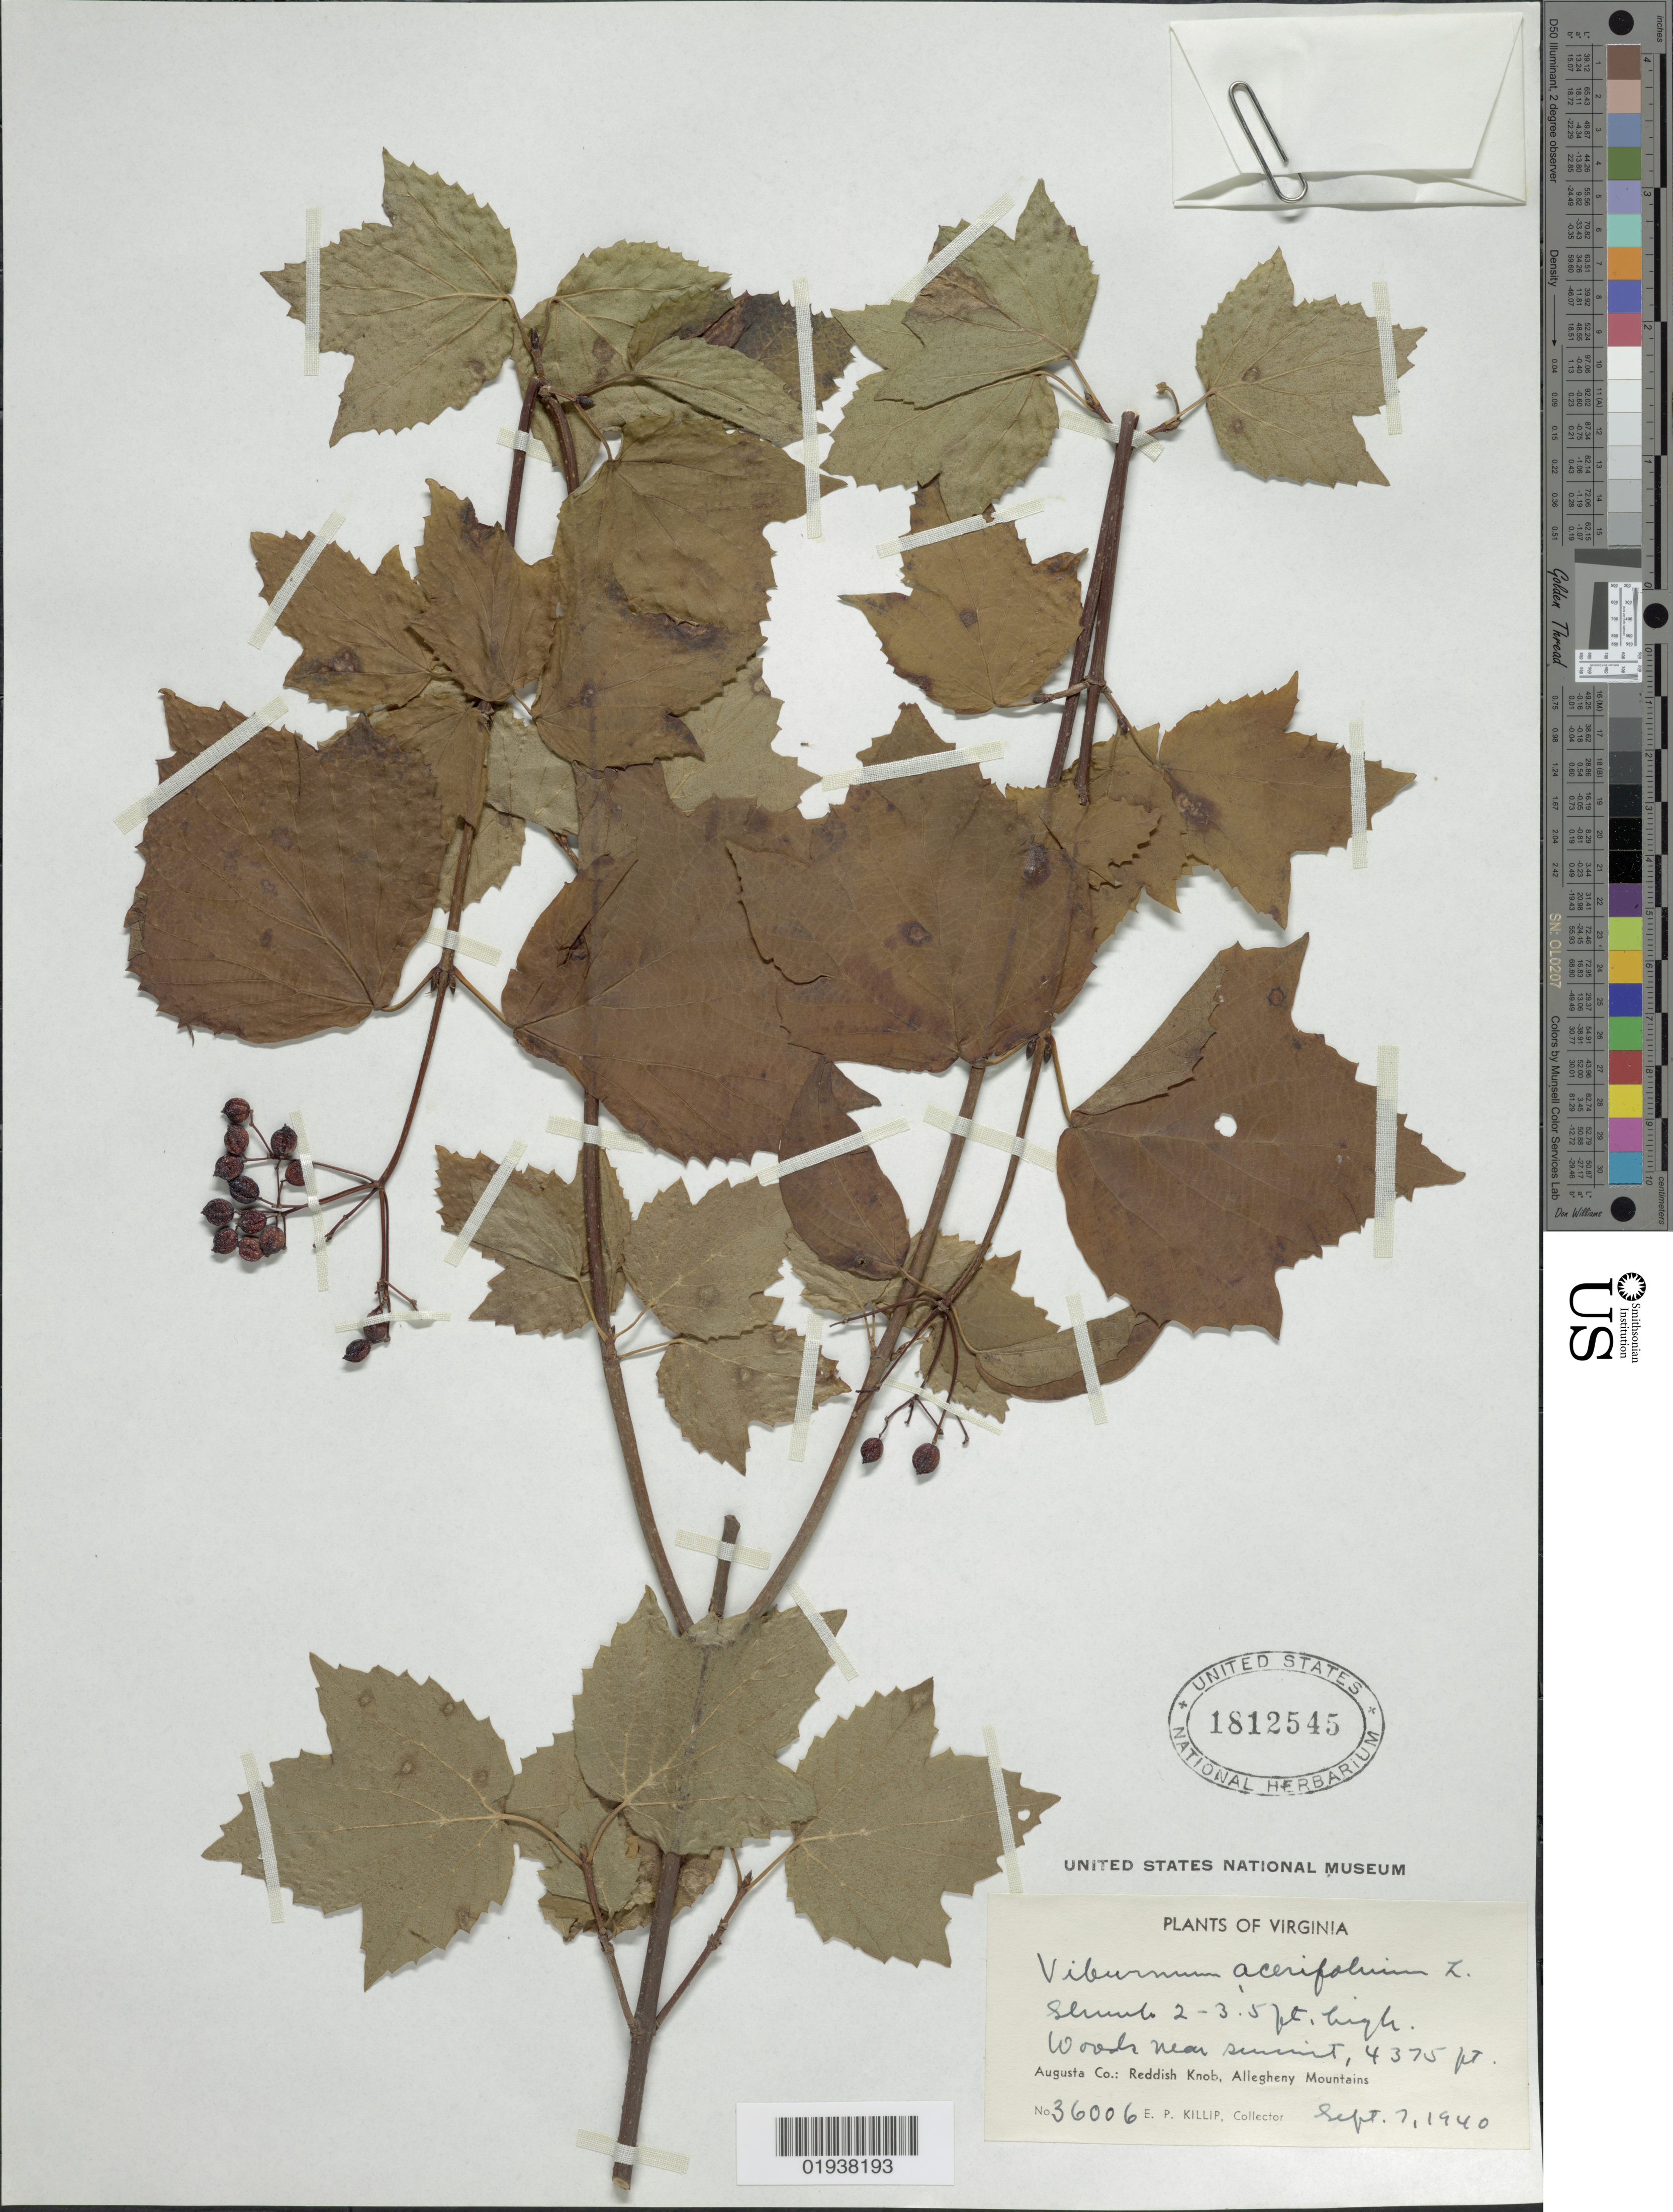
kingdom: Plantae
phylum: Tracheophyta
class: Magnoliopsida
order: Dipsacales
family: Viburnaceae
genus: Viburnum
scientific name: Viburnum acerifolium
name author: L.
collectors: E. P. Killip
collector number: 36006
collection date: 1940-09-07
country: United States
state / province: Virginia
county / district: Augusta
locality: Woods near summit. Augusta Co.: Reddish Knob, Allegheny Mountains.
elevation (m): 1334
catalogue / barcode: US 1812545